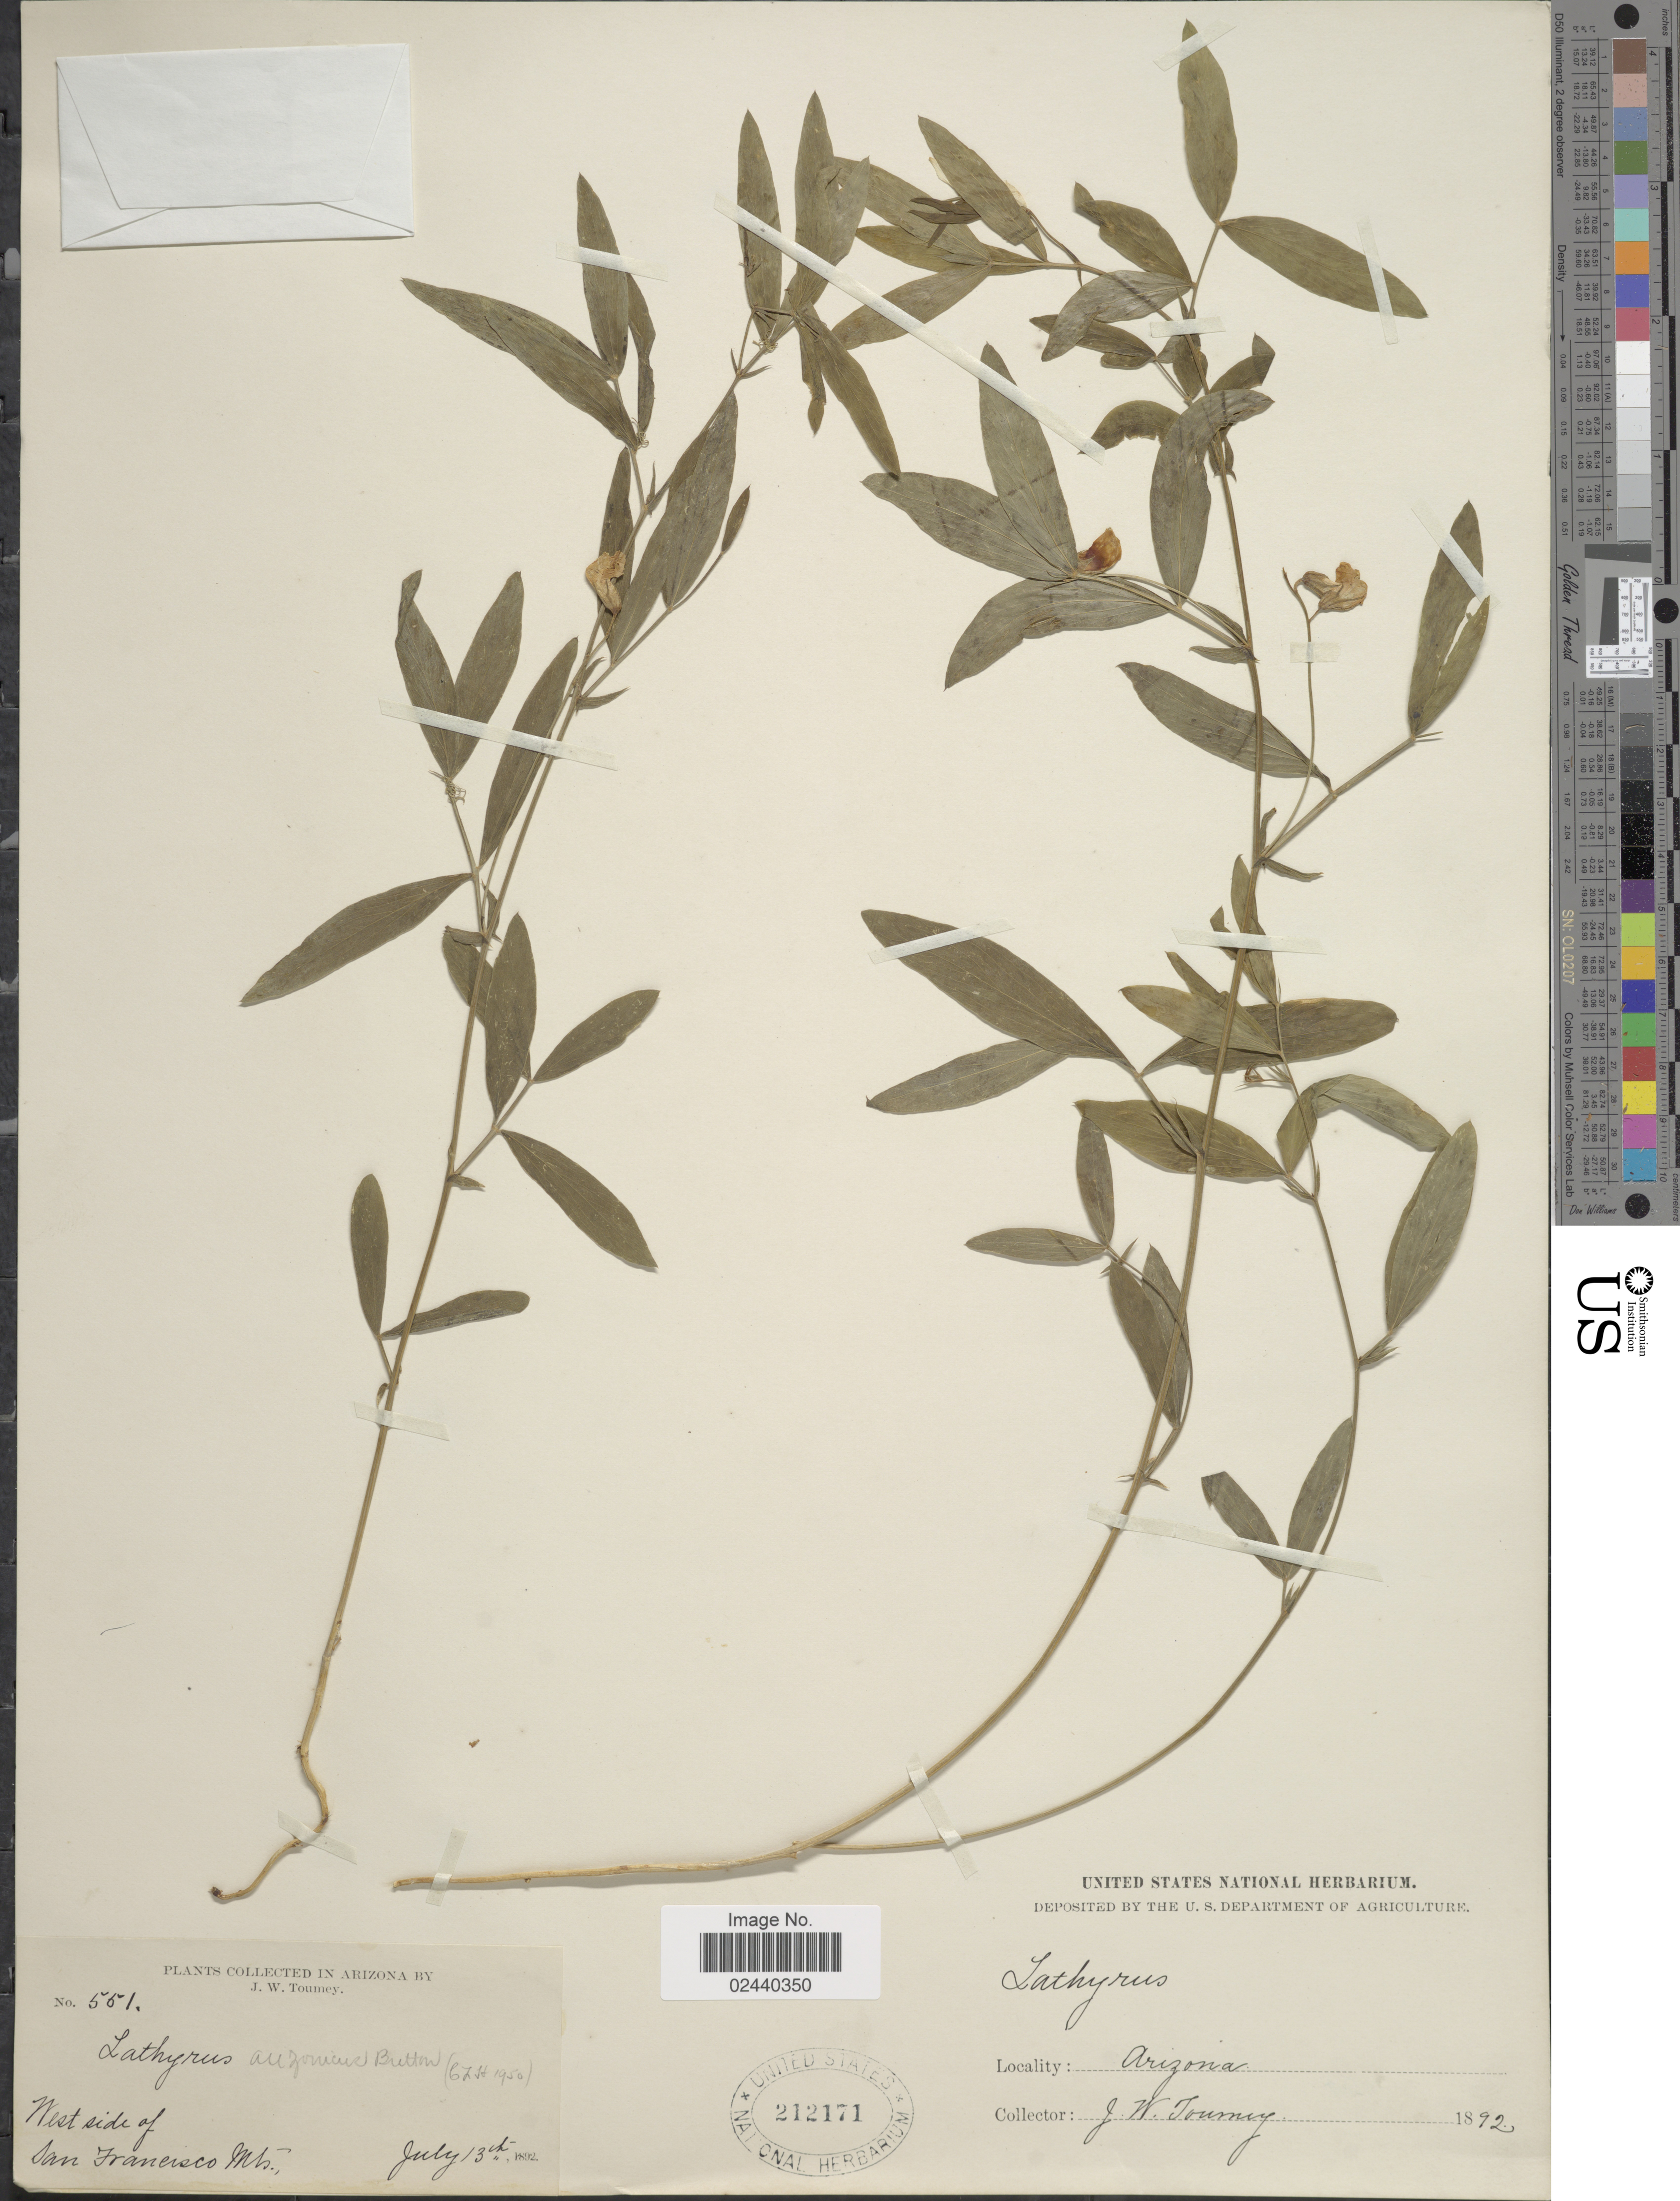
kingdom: Plantae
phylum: Tracheophyta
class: Magnoliopsida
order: Fabales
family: Fabaceae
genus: Lathyrus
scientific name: Lathyrus arizonicus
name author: Britton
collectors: J. W. Toumey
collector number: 551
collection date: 1892-07-13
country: United States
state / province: Arizona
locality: West side of San Francisco Mts.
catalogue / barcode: US 212171